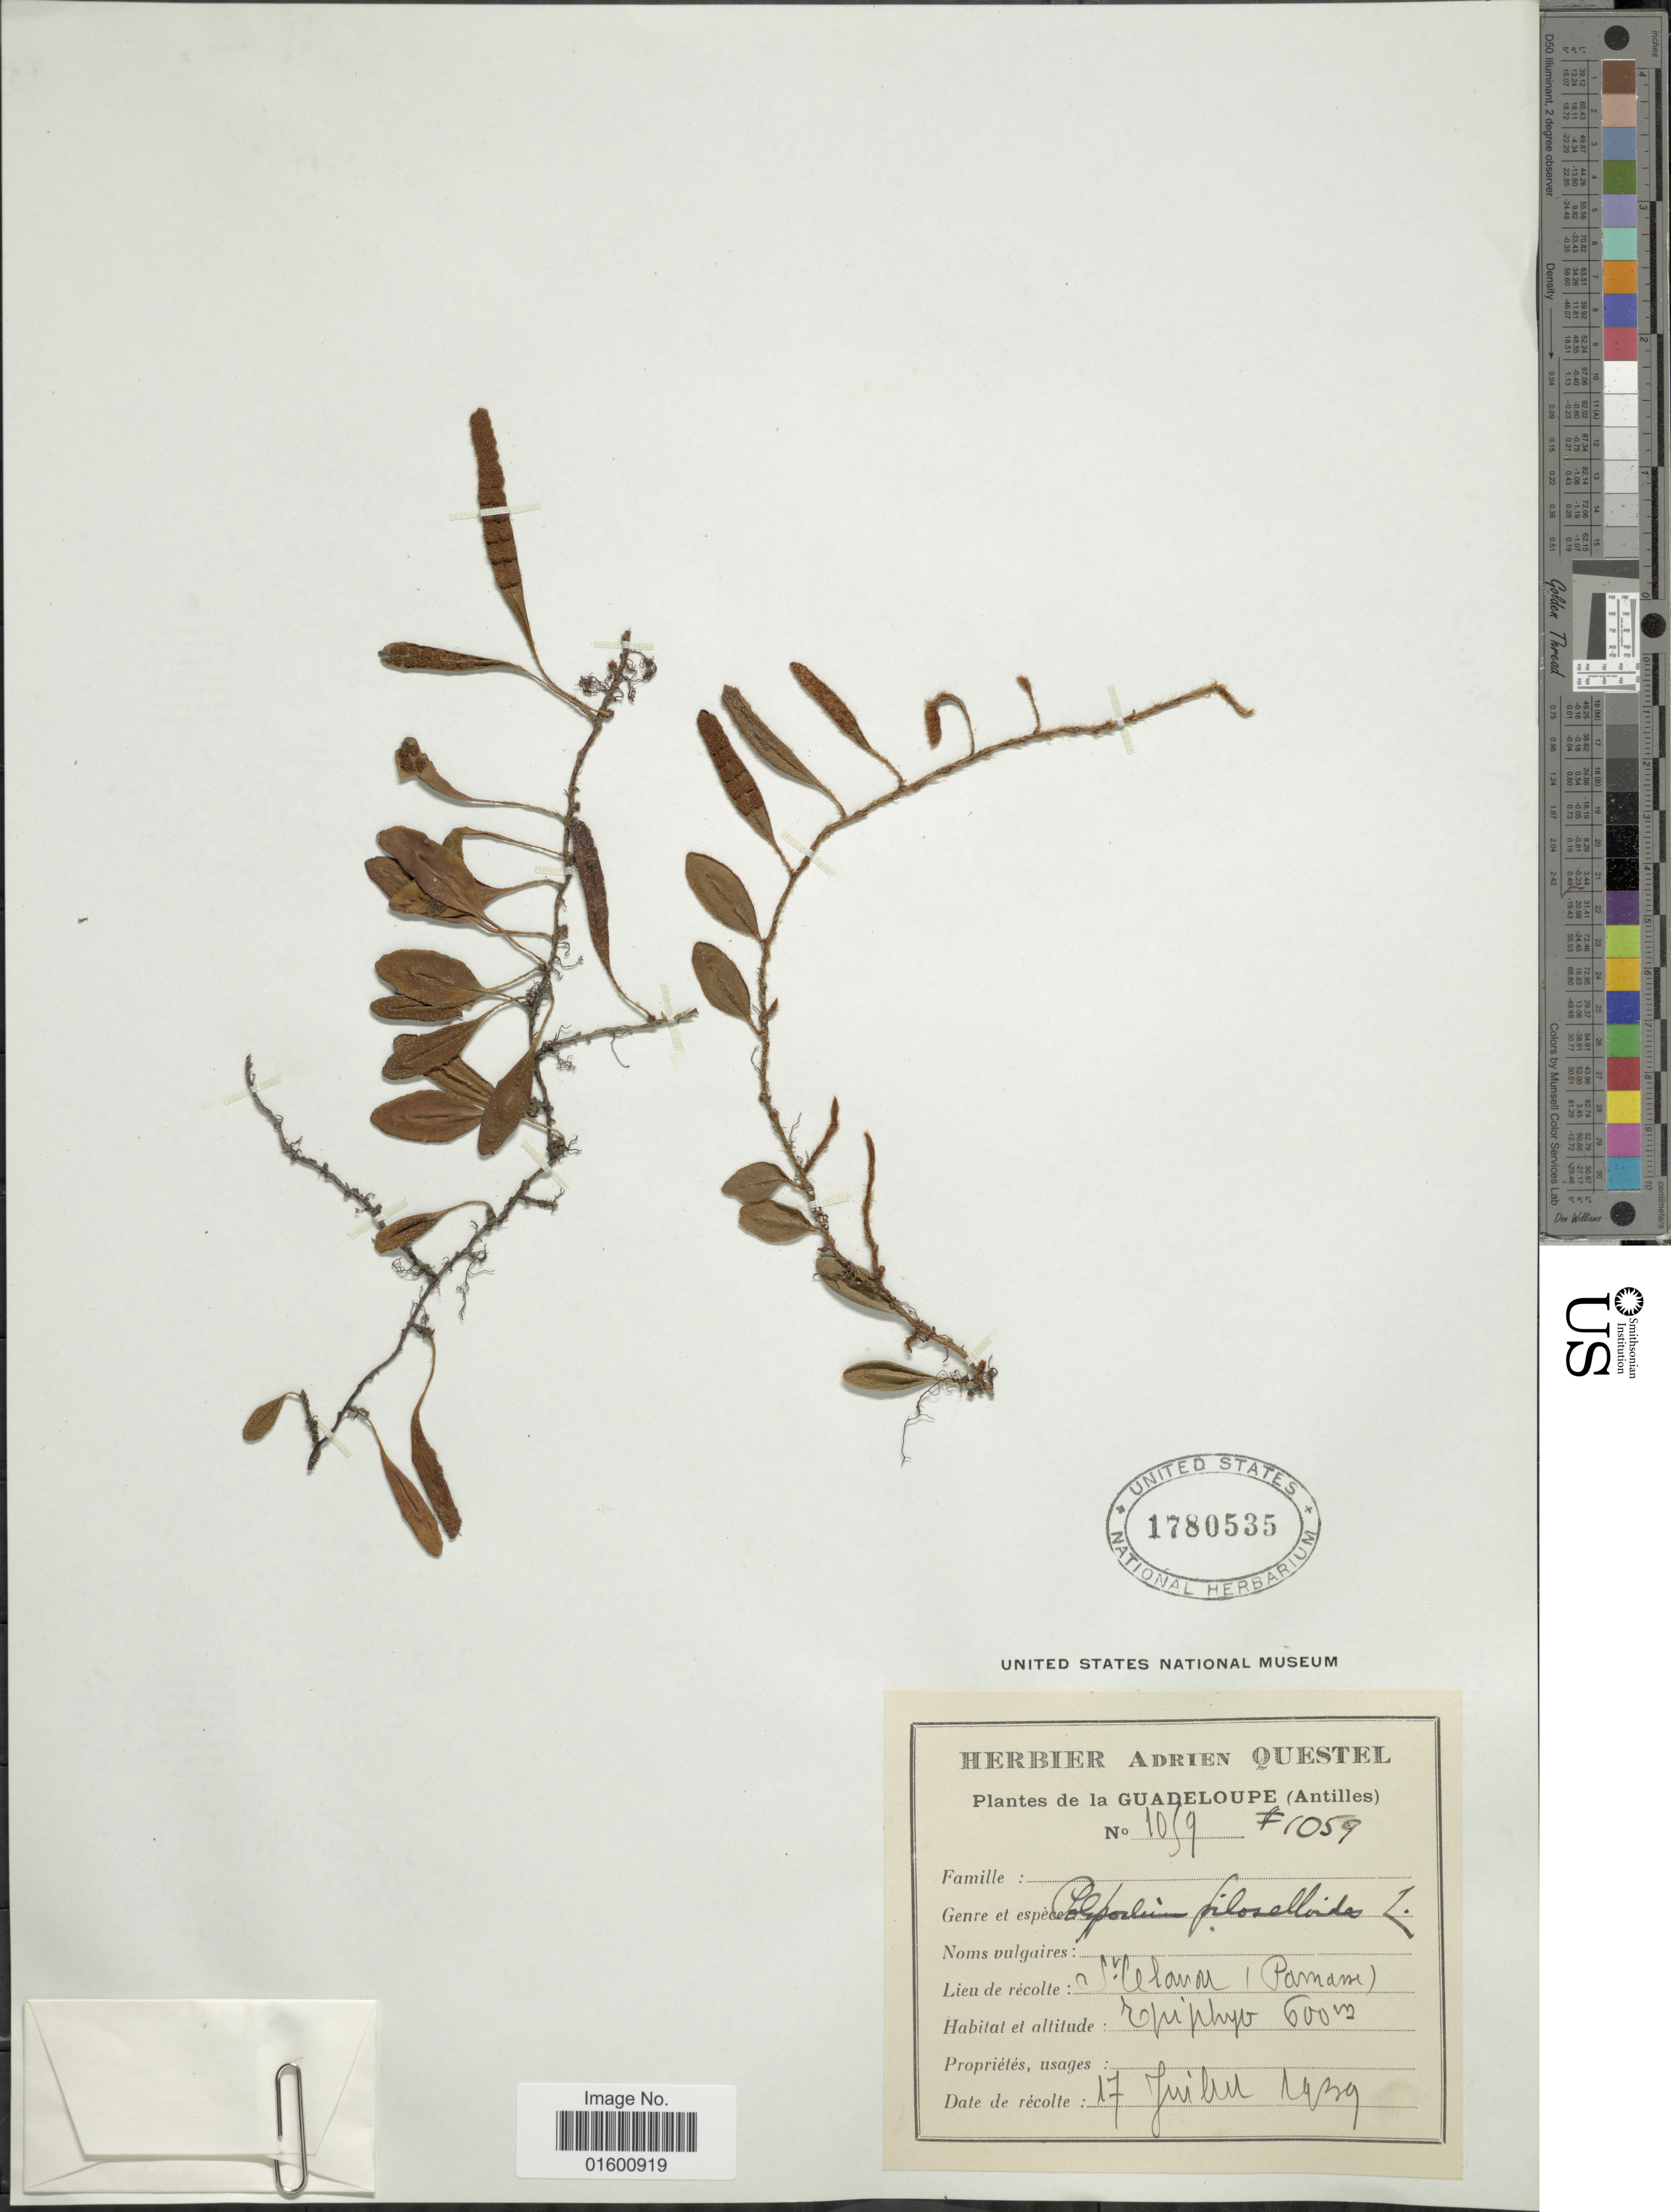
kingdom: Plantae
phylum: Tracheophyta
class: Polypodiopsida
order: Polypodiales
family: Polypodiaceae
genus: Microgramma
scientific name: Microgramma piloselloides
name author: (L.) Copel.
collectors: ex herb. A. Questal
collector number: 1059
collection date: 1939-07-17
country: Guadeloupe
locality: St. Lanou (Pamasse)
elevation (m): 600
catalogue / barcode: US 1780535